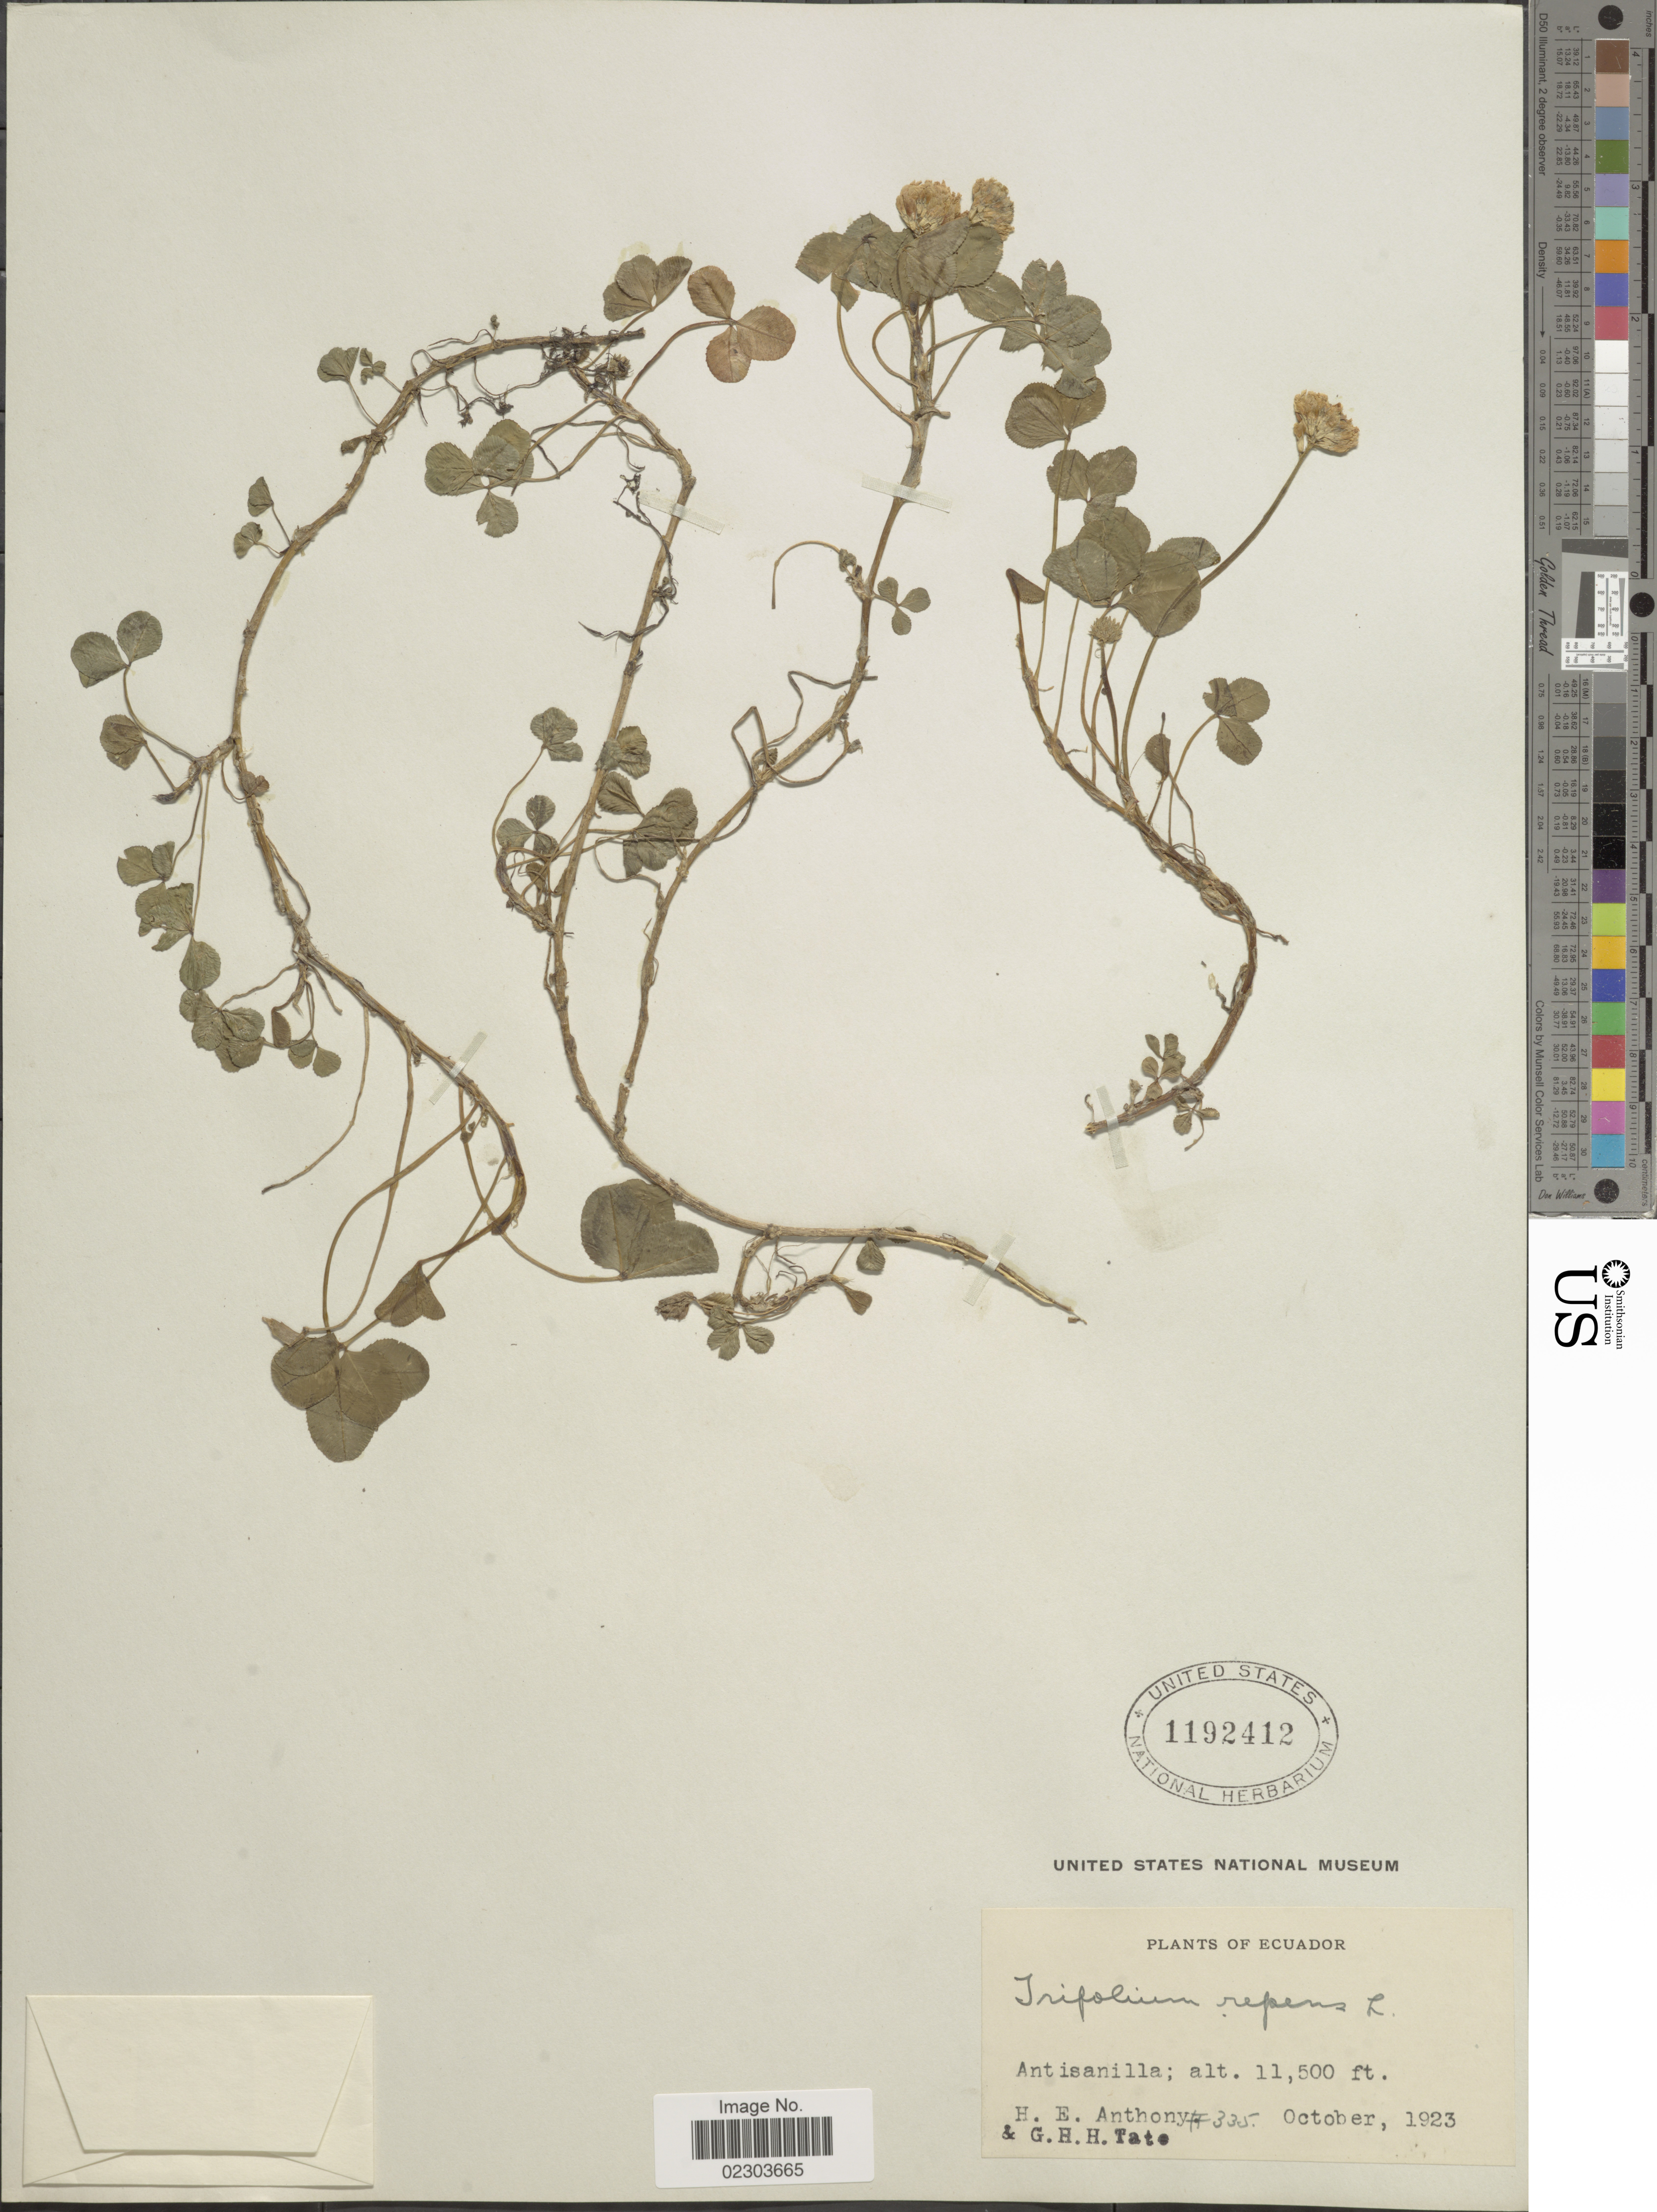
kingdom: Plantae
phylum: Tracheophyta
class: Magnoliopsida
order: Fabales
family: Fabaceae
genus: Trifolium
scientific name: Trifolium repens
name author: L.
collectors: H. E. Anthony & G. Tate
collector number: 335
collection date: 1923-10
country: Ecuador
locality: Antisanilla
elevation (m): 3505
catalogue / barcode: US 1192412